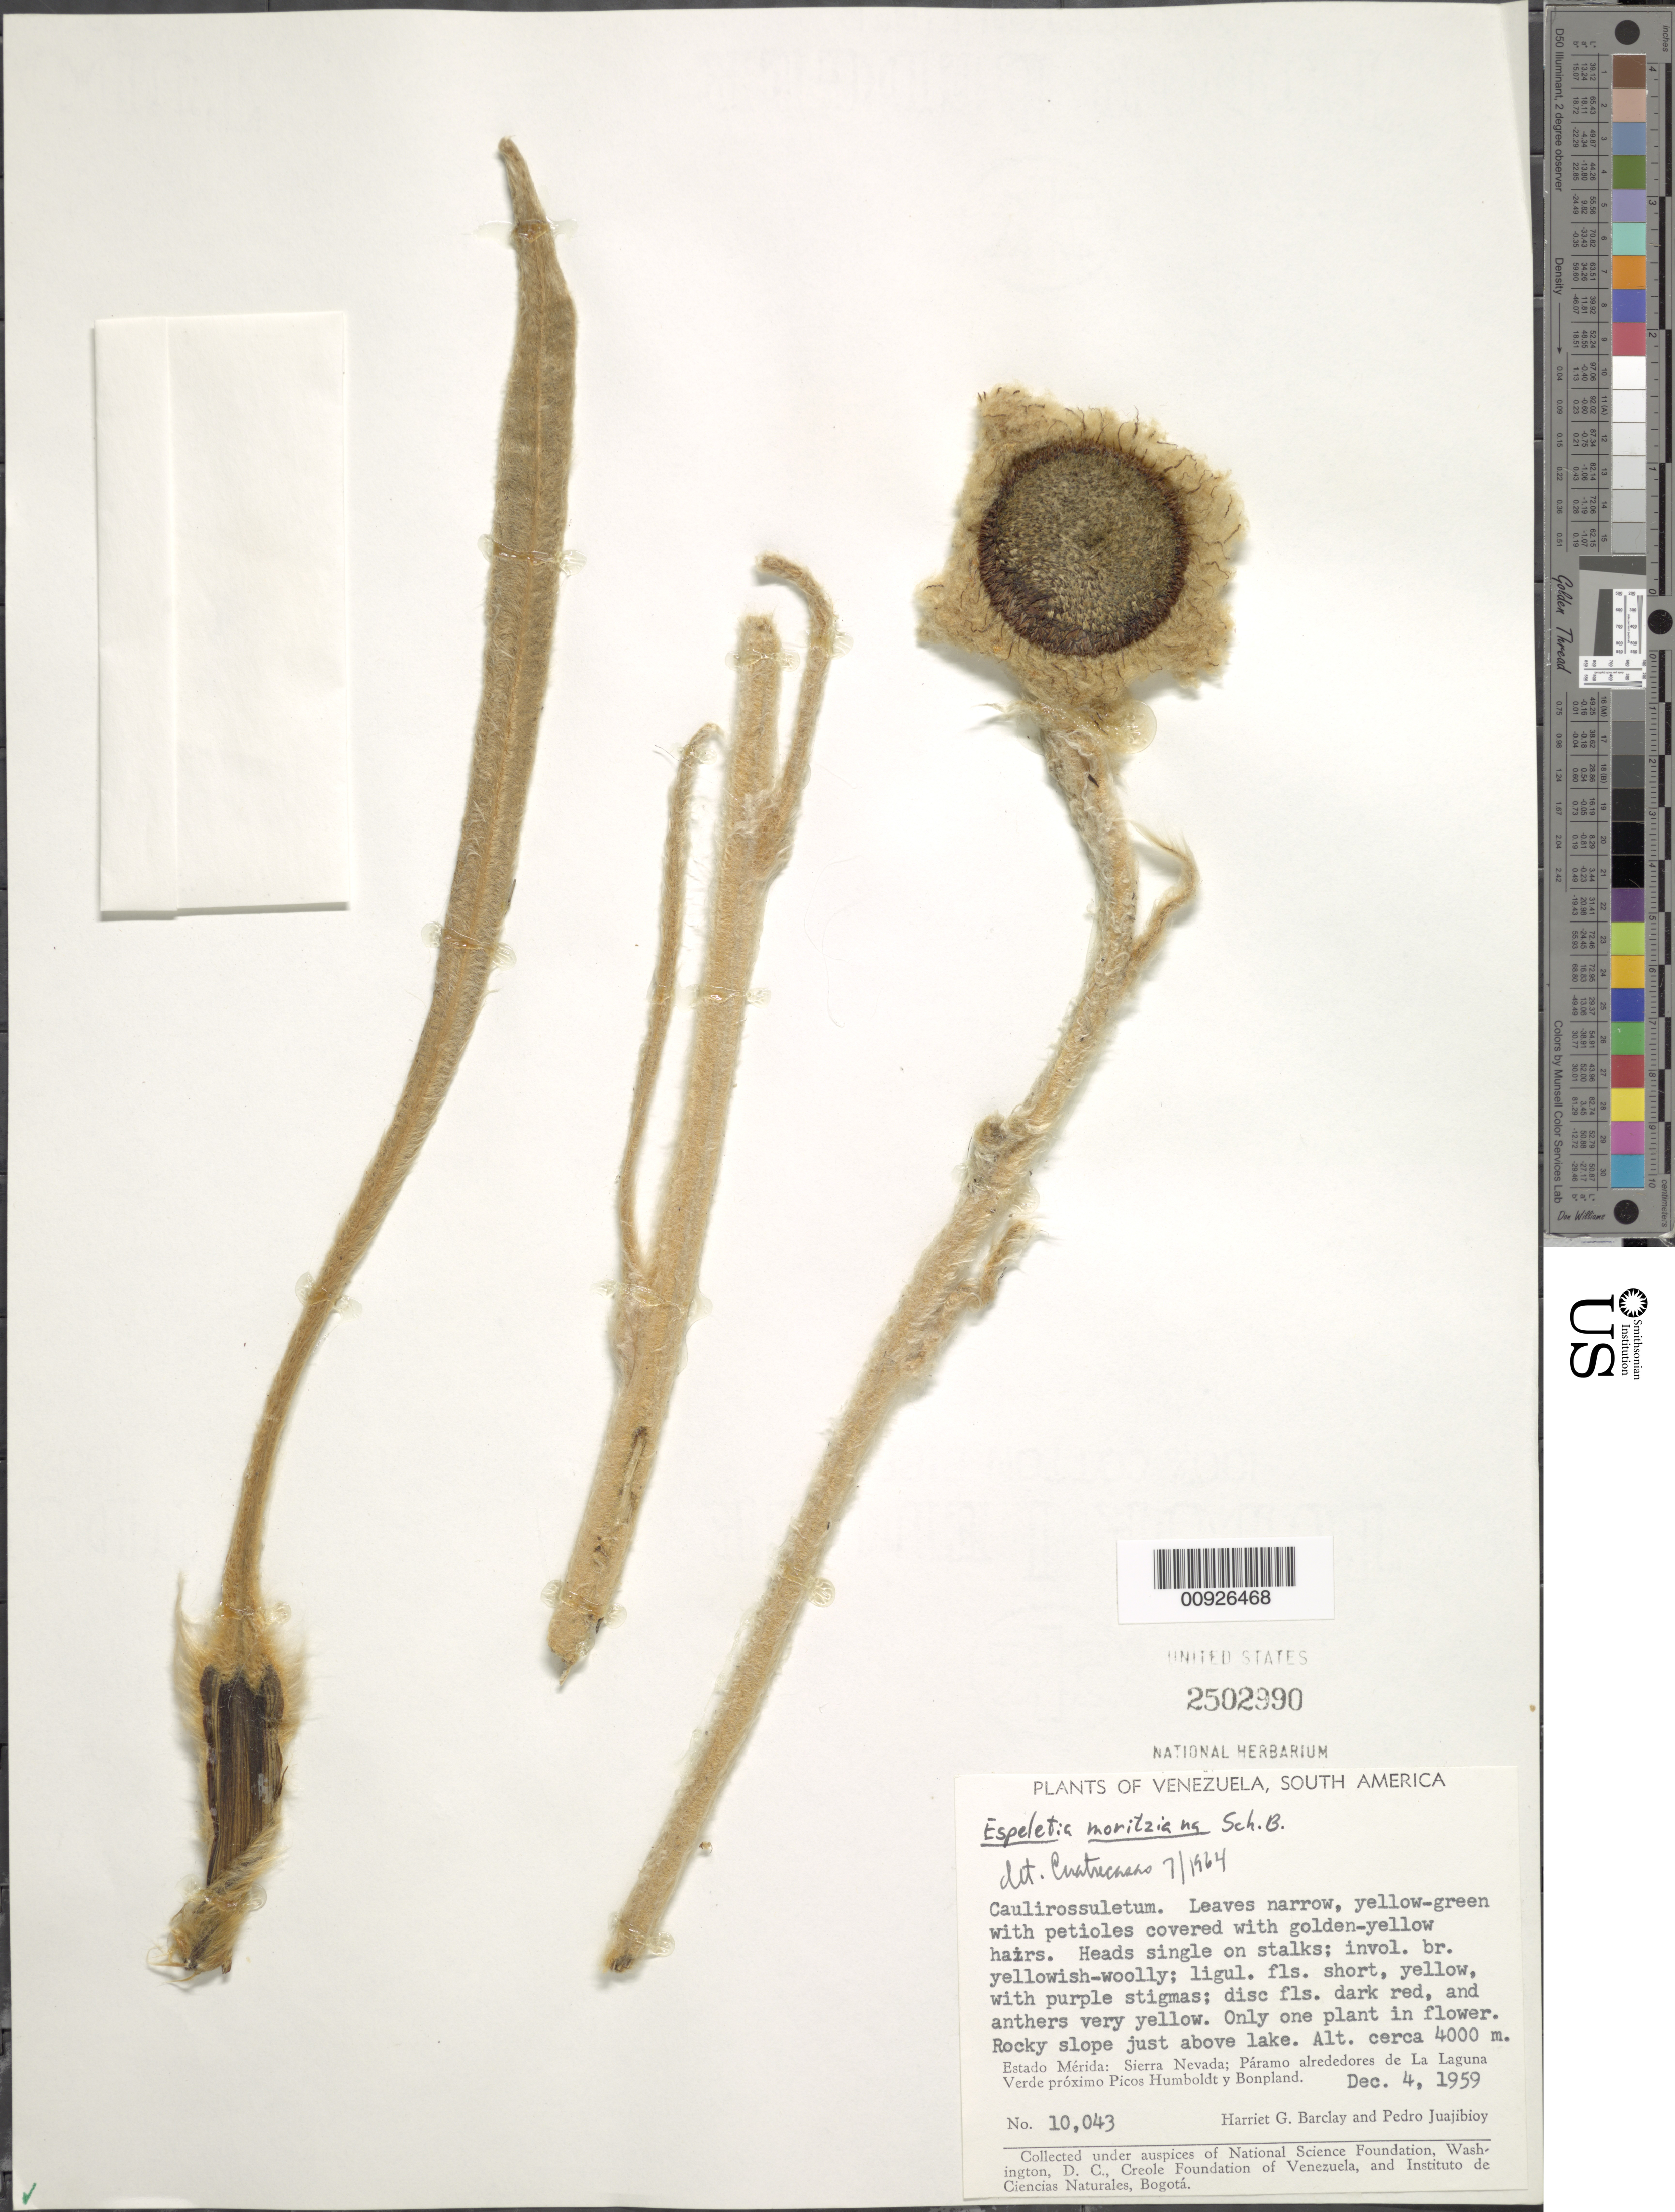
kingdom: Plantae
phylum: Tracheophyta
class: Magnoliopsida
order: Asterales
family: Asteraceae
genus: Coespeletia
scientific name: Coespeletia moritziana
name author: (Sch. Bip. ex Wedd.) Cuatrec.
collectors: H. G. Barclay & P. Juajibioy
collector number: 10043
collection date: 1959-12-04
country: Venezuela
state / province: Mérida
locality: Sierra Nevada; páramo alrededores de la Laguna Verde próximo Picos Humboldt y Bonpland. Rocky slopes just above lake. .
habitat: Rocky slopes.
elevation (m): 4000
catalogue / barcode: US 2502990